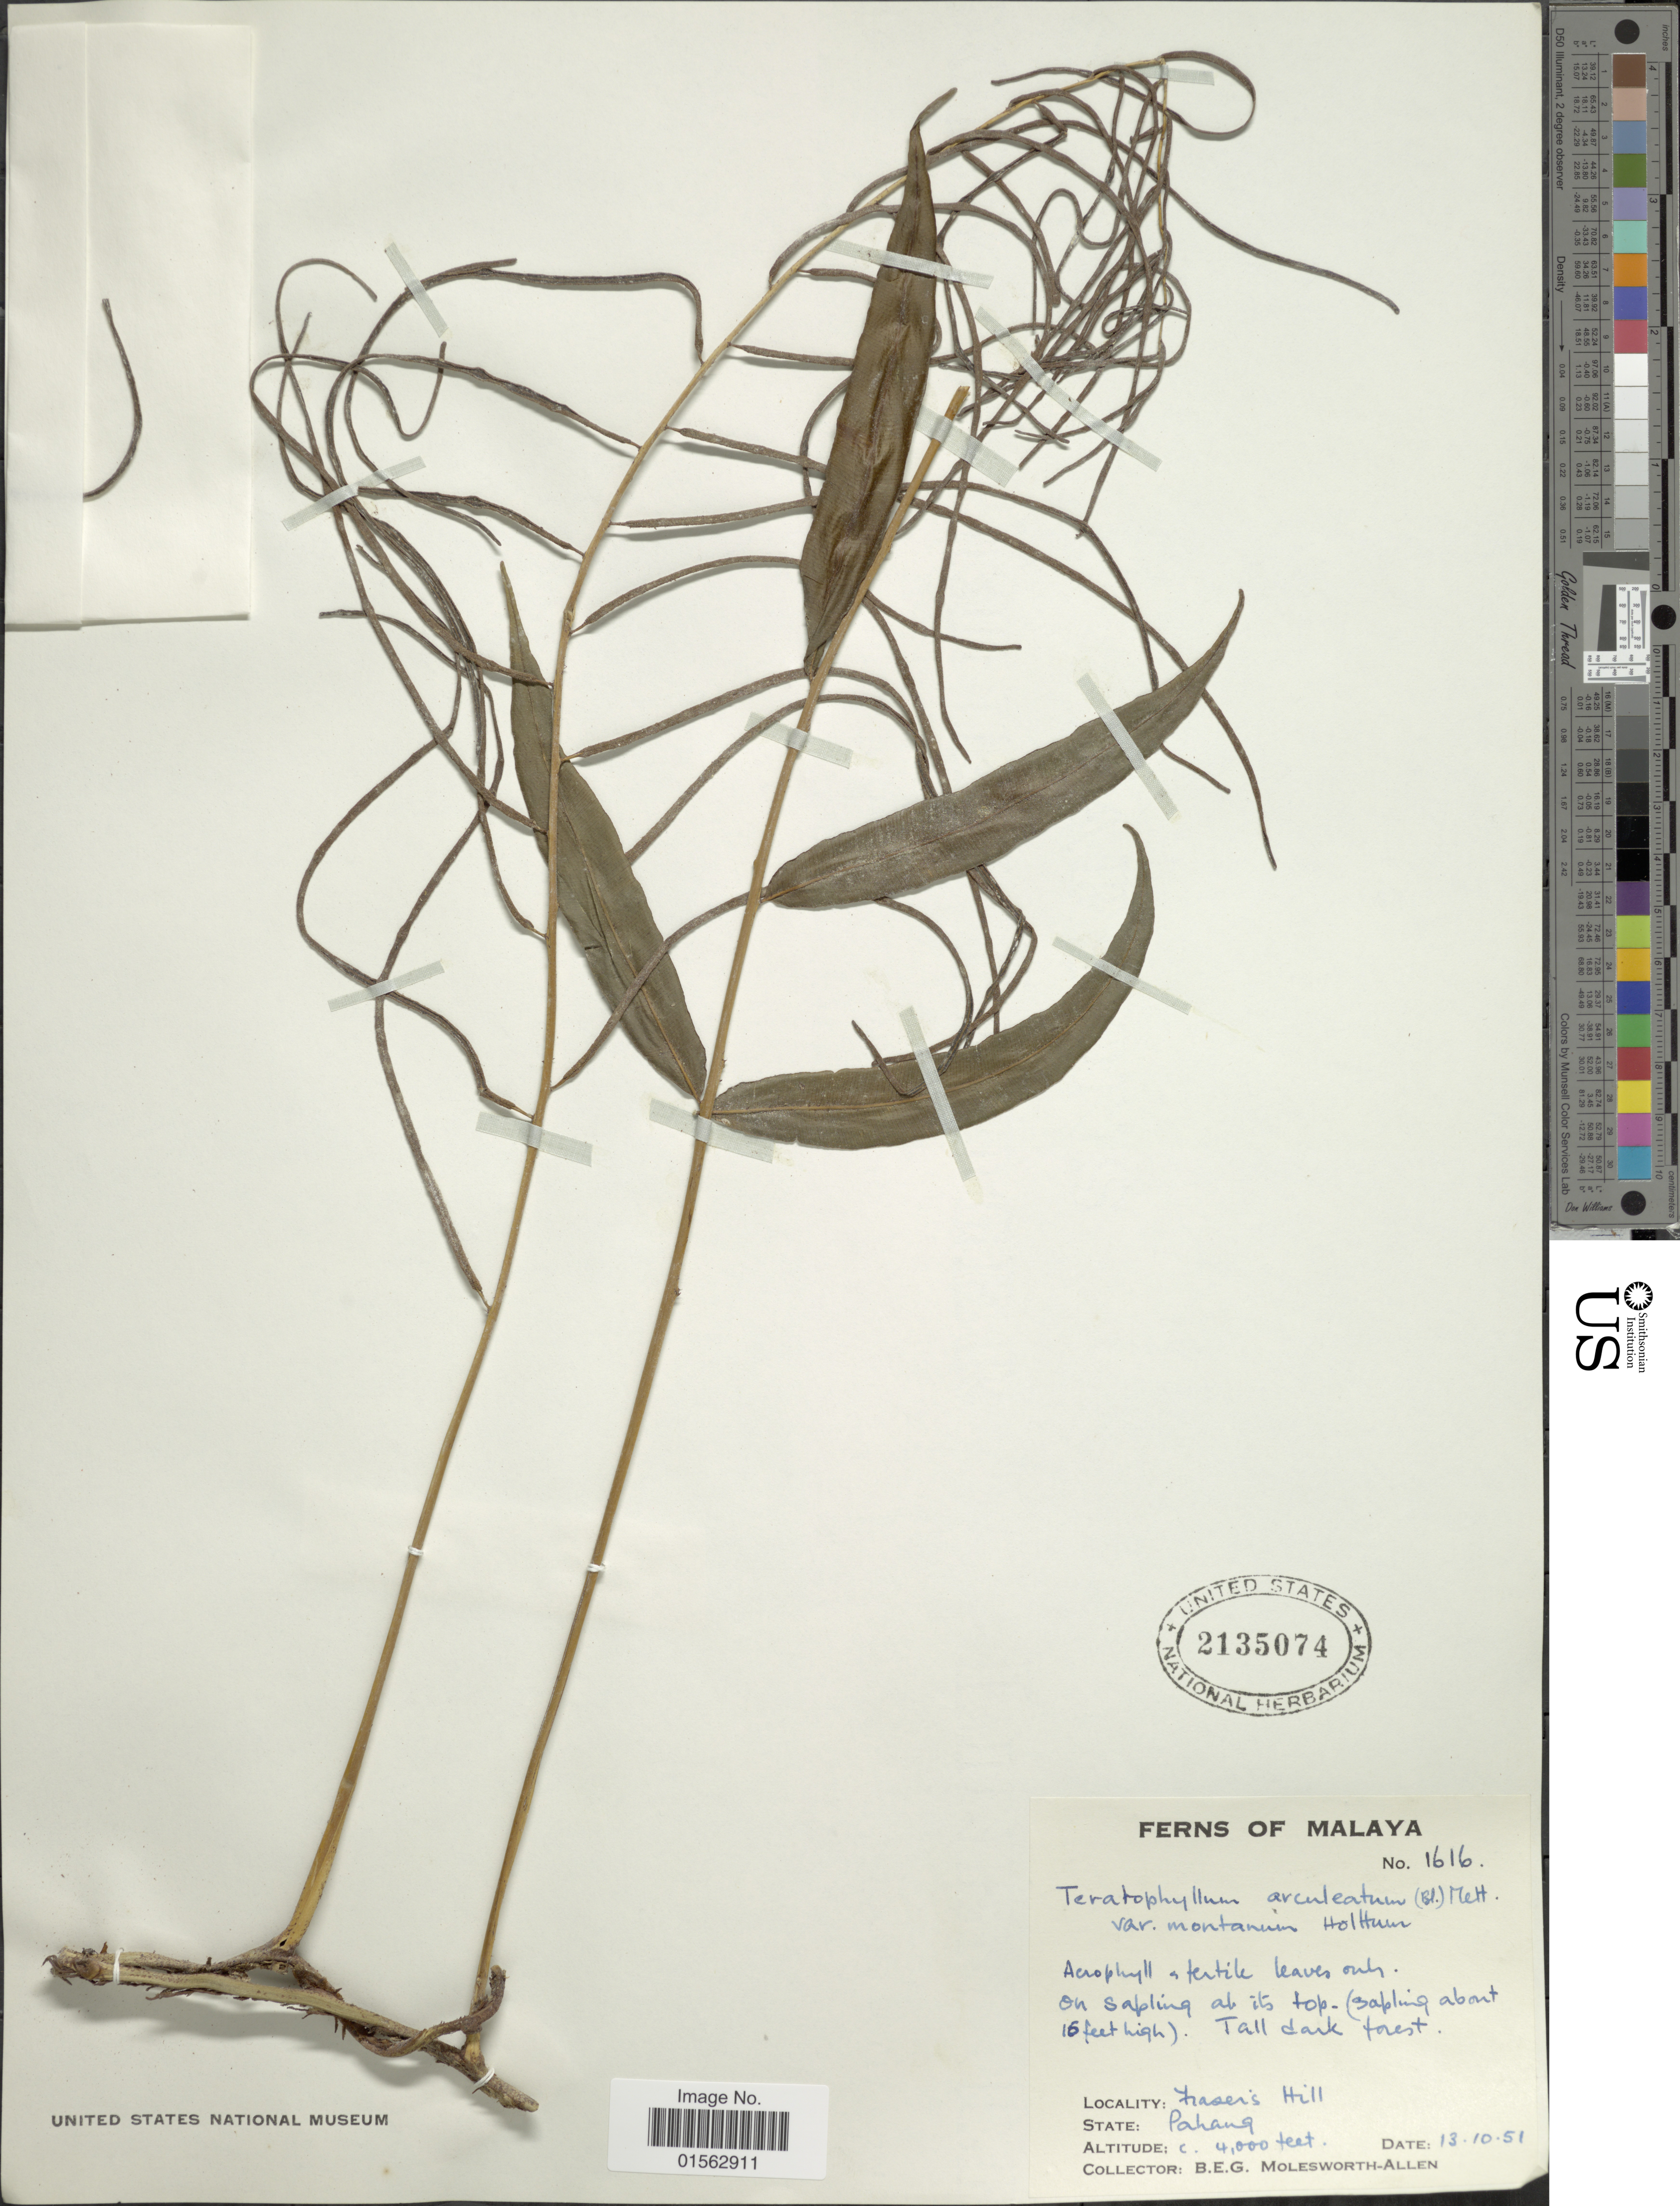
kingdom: Plantae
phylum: Tracheophyta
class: Polypodiopsida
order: Polypodiales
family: Dryopteridaceae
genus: Teratophyllum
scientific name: Teratophyllum aculeatum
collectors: B. E. G. Molesworth-Allen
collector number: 1616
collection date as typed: Transcribed d/m/y: 13/10/51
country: Malaysia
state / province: Pahang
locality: Malaya, Frasers Hill, tall dark forest, on sapling at its top (sapling about 16 feet high)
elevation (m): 1219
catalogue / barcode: US 2135074